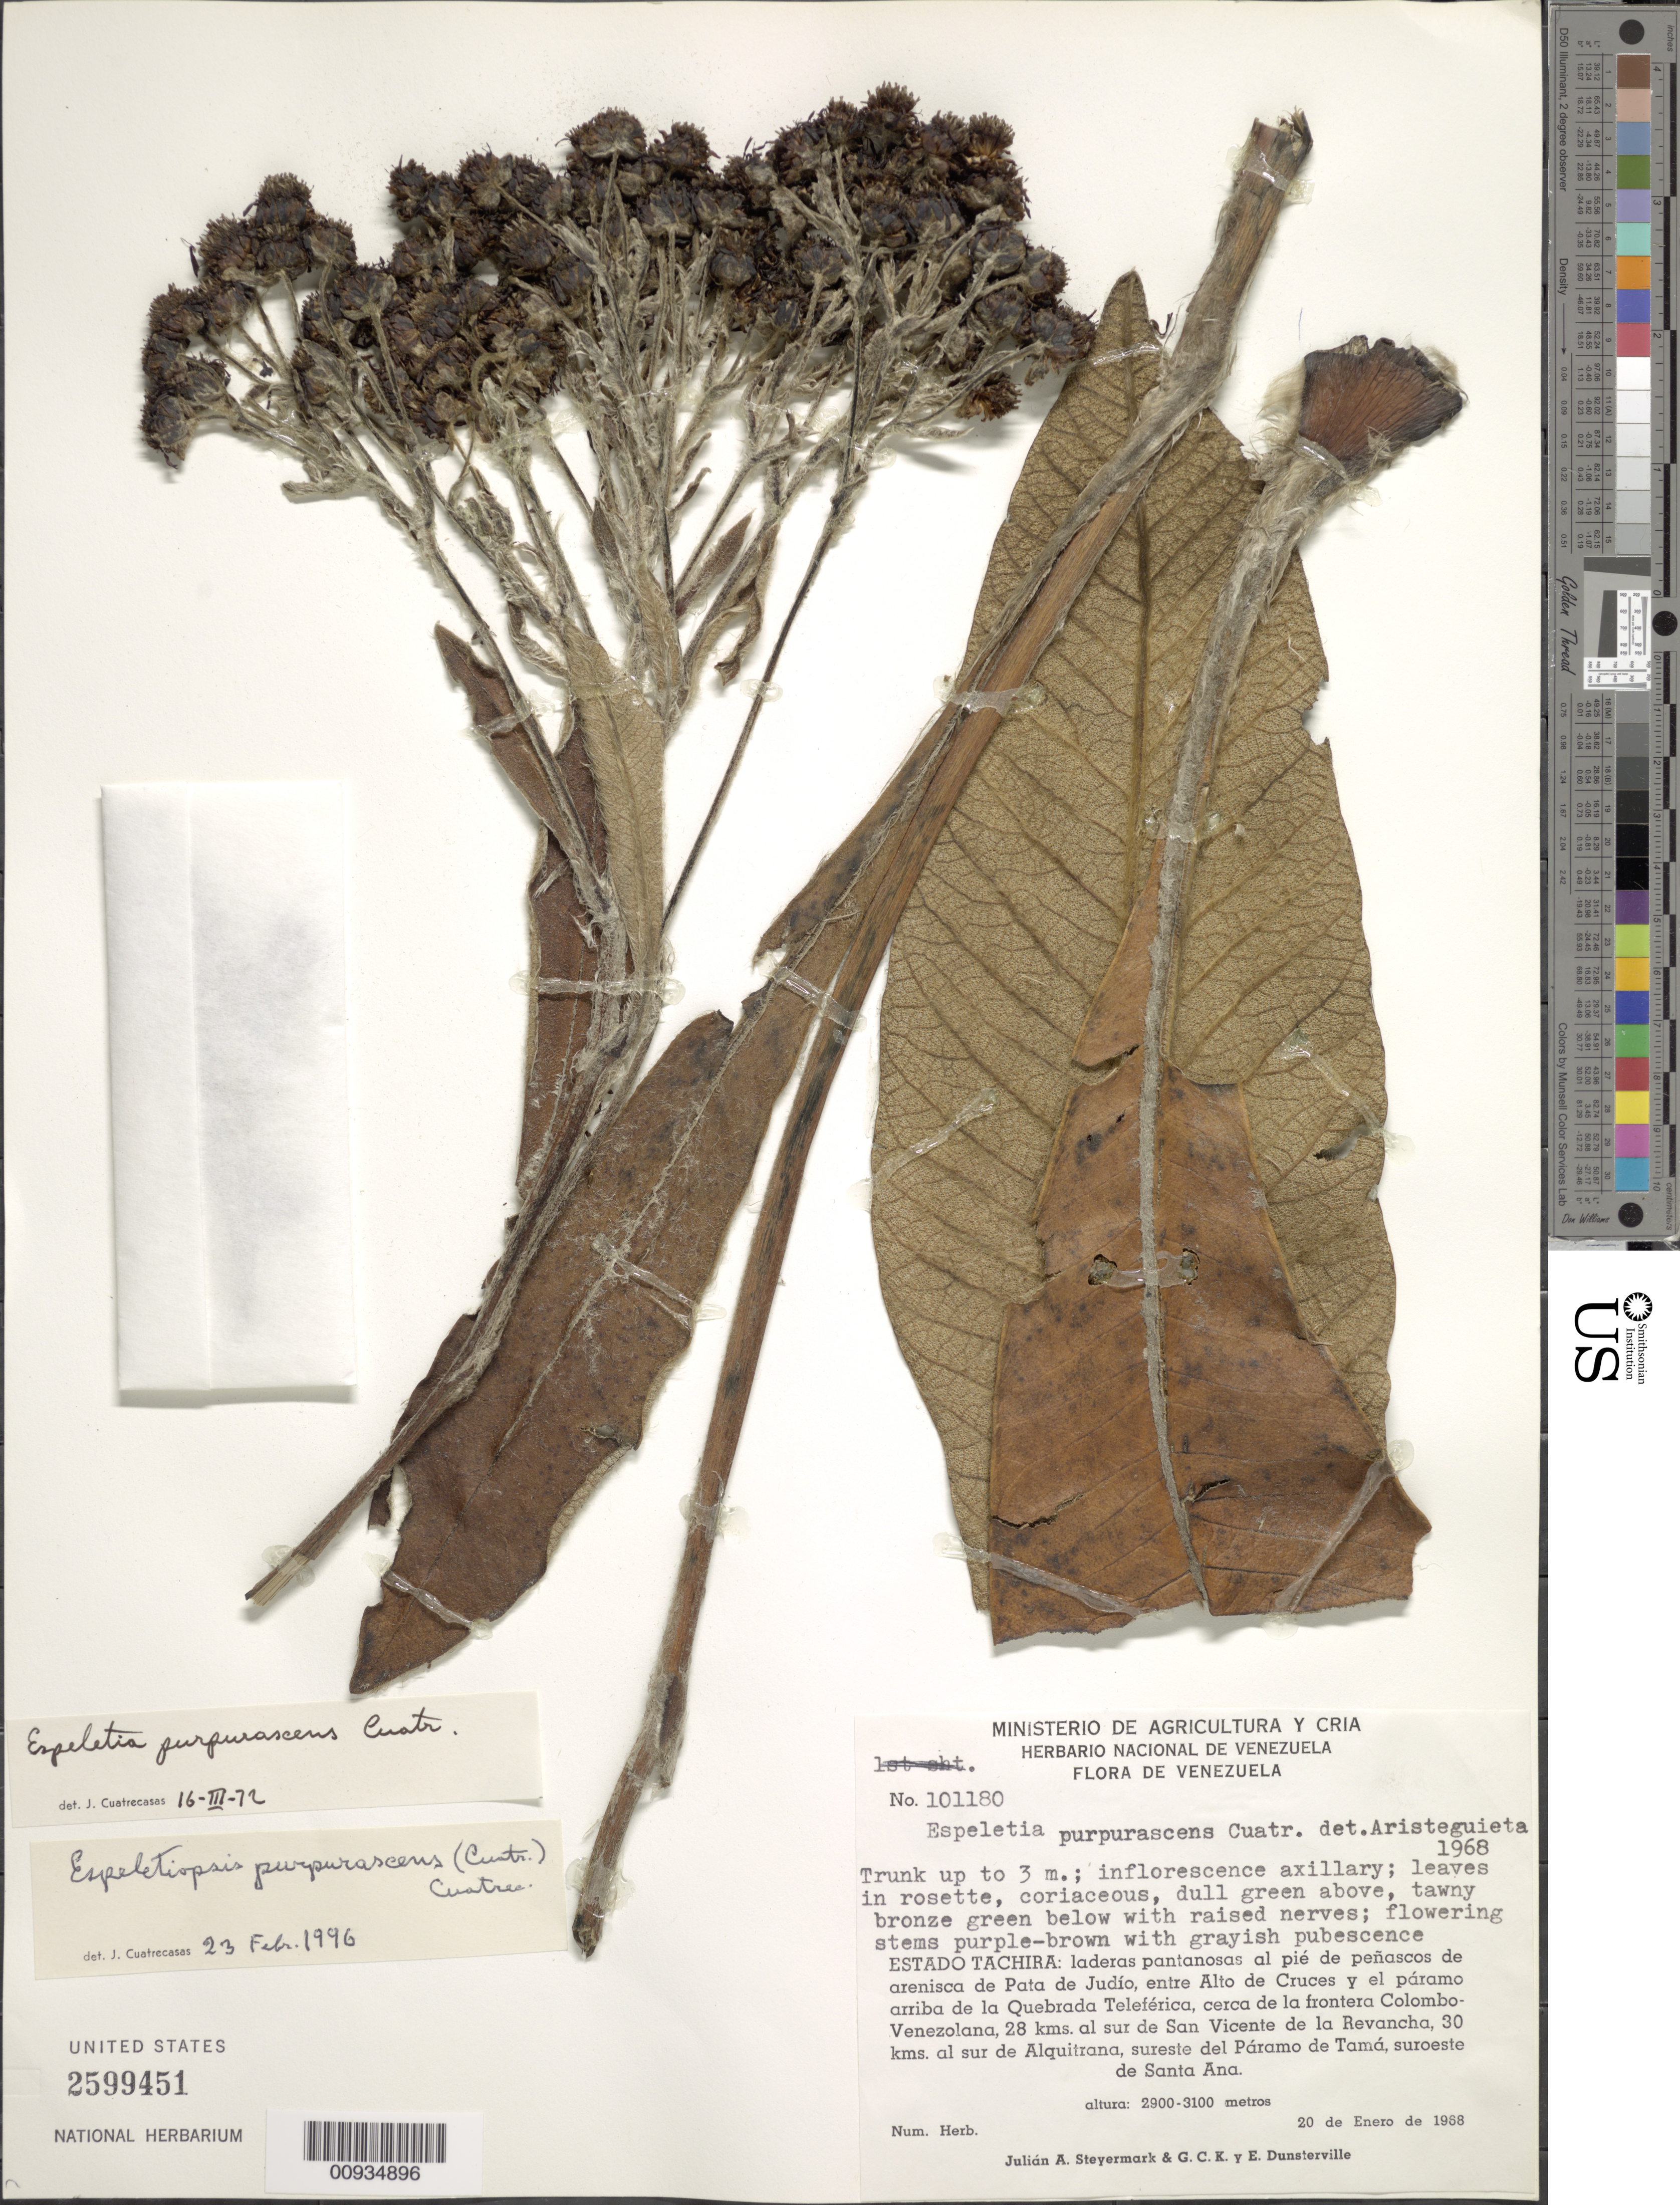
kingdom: Plantae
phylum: Tracheophyta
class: Magnoliopsida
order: Asterales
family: Asteraceae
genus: Espeletiopsis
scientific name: Espeletiopsis purpurascens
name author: (Cuatrec.) Cuatrec.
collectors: J. Steyermark, G. C. K. Dunsterville & E. Dunsterville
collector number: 101180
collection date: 1968-01-20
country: Venezuela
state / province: Táchira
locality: Páramo de Tamá. Laderas pantanosas al pié de peñascos de arenisca de Pata de Judío, entre Alto de Cruces y el páramo arriba de la Quebrada Teleférica, cerca de la frontera Colombo-Venezolana, 28 km al S de San Vicente de la Revancha, 30 km al S de Alquit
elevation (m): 2900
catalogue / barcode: US 2599451